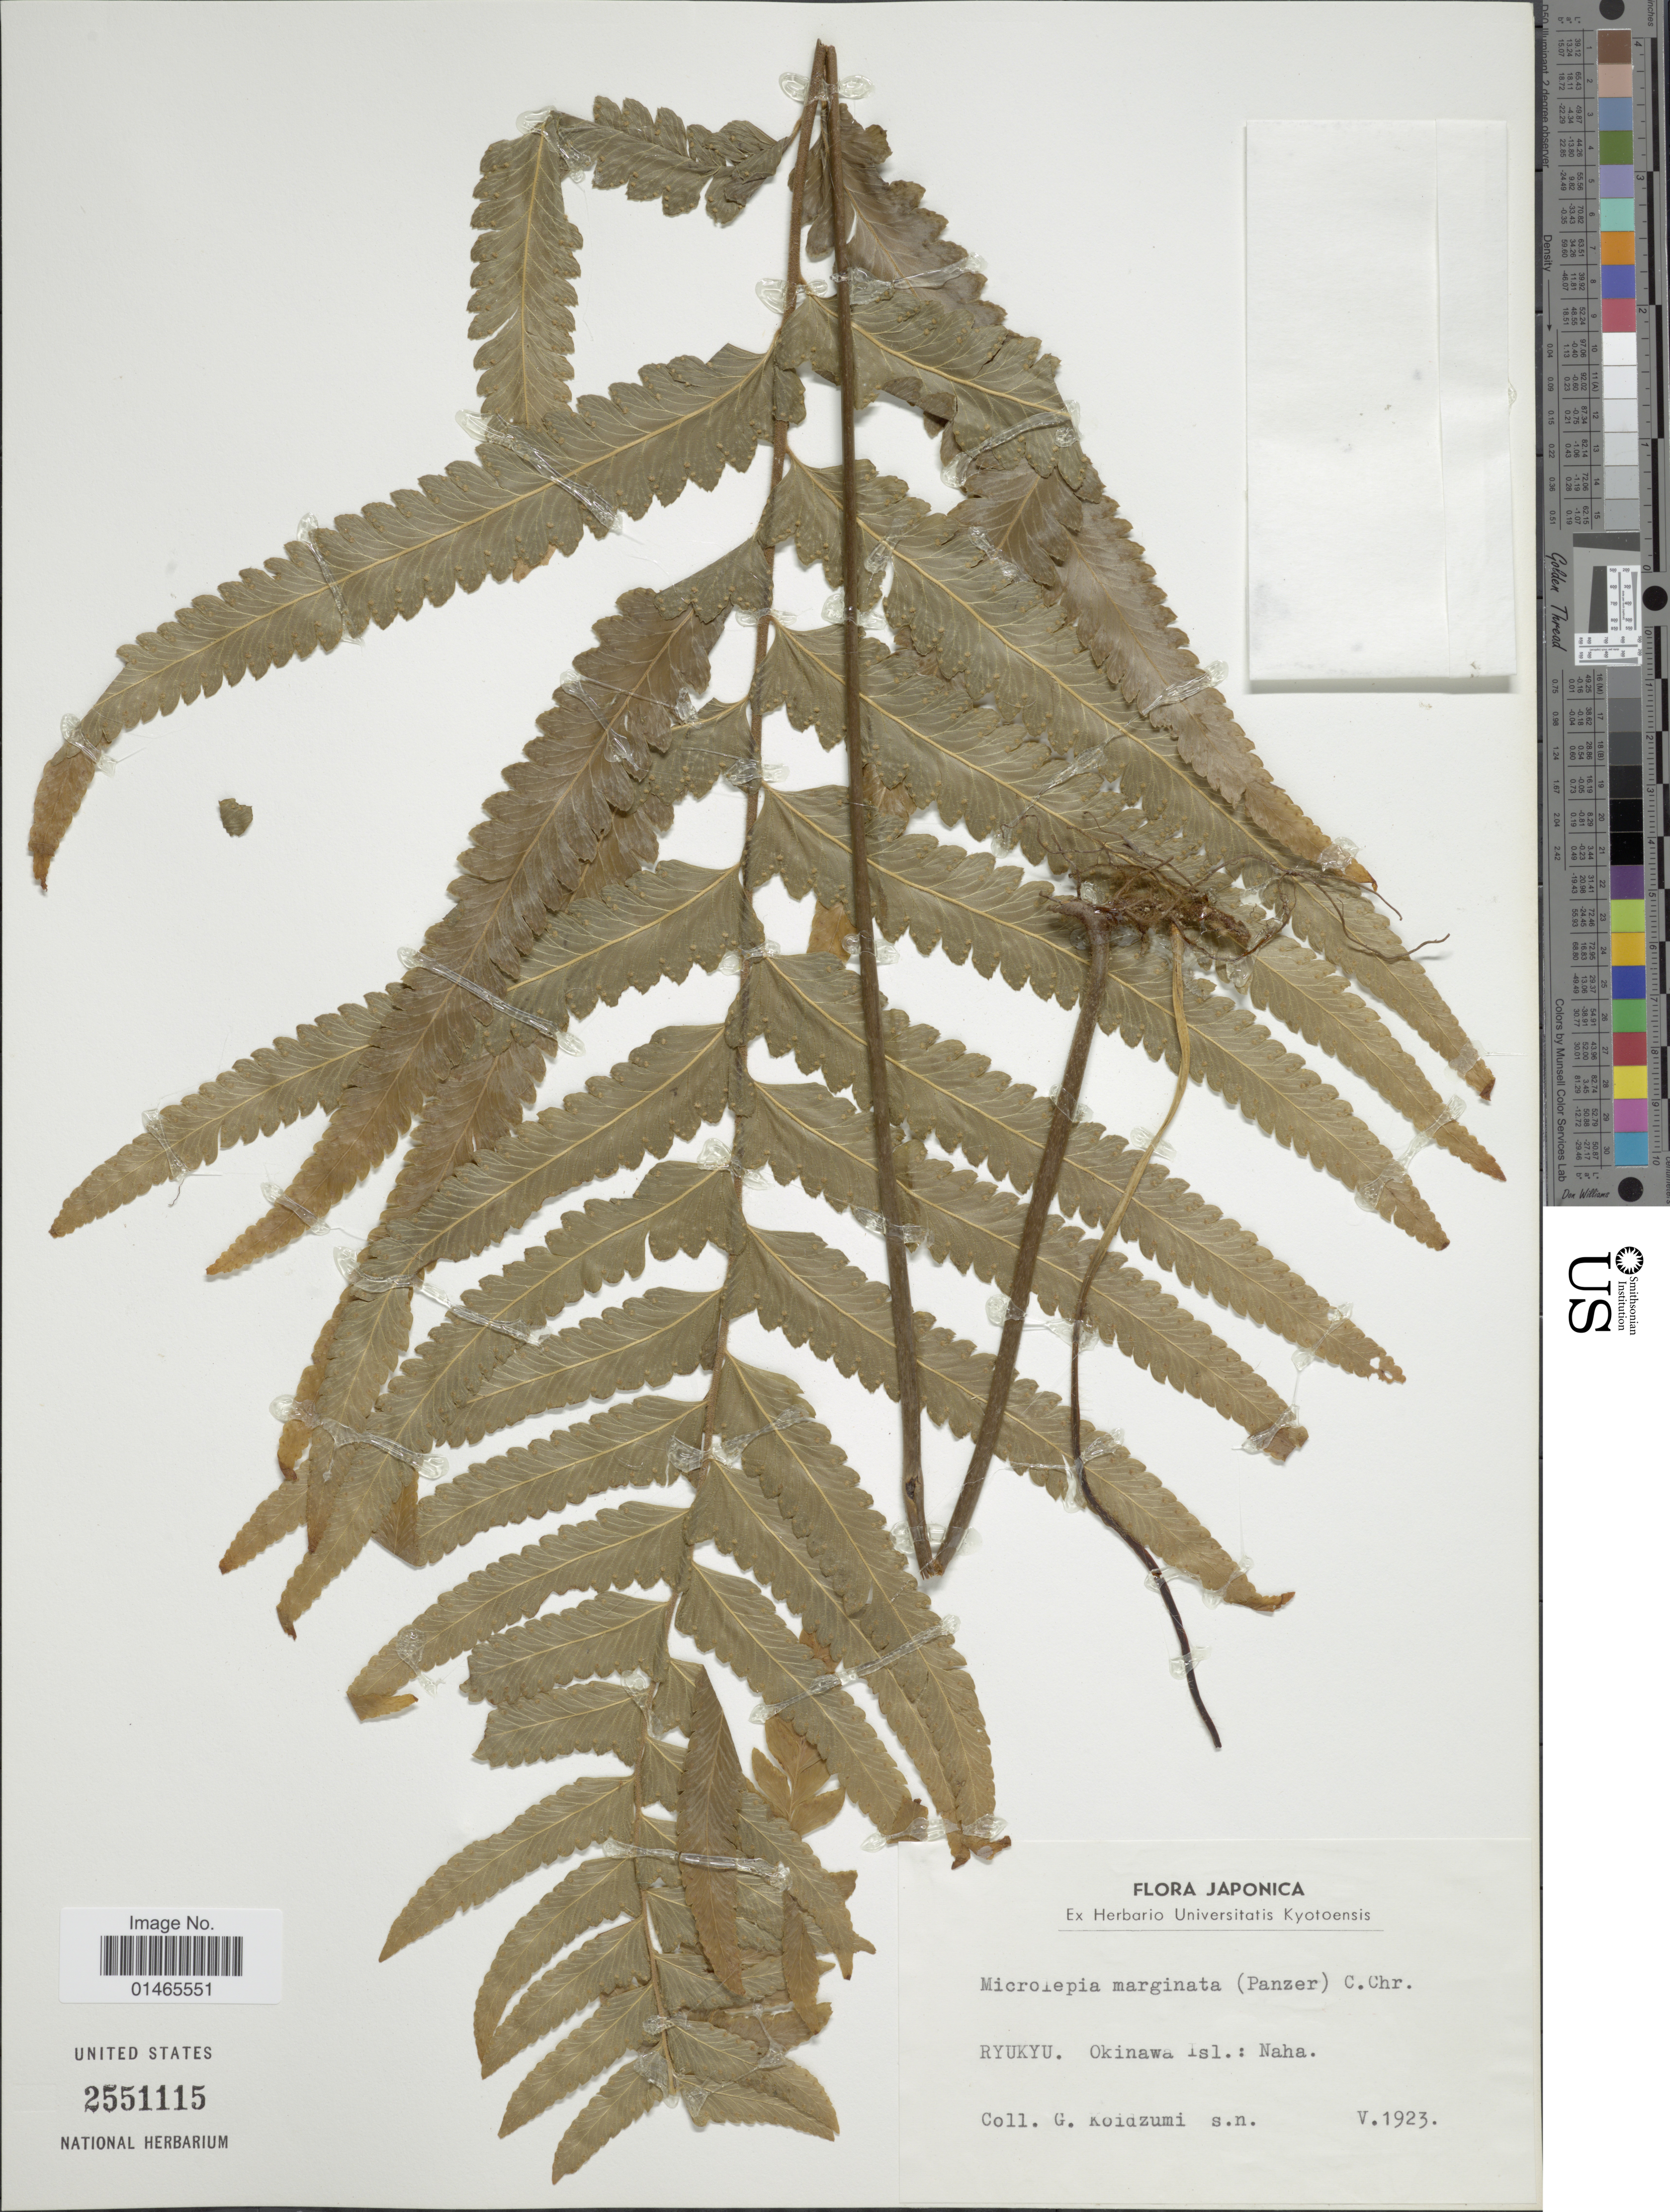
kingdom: Plantae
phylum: Tracheophyta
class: Polypodiopsida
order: Polypodiales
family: Dennstaedtiaceae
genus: Microlepia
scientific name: Microlepia marginata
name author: (Houtt.) C. Chr.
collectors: G. Koidzumi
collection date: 1923-06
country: Japan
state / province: Okinawa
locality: Ryukyu, Okinawa Isl., Naha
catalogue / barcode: US 2551115